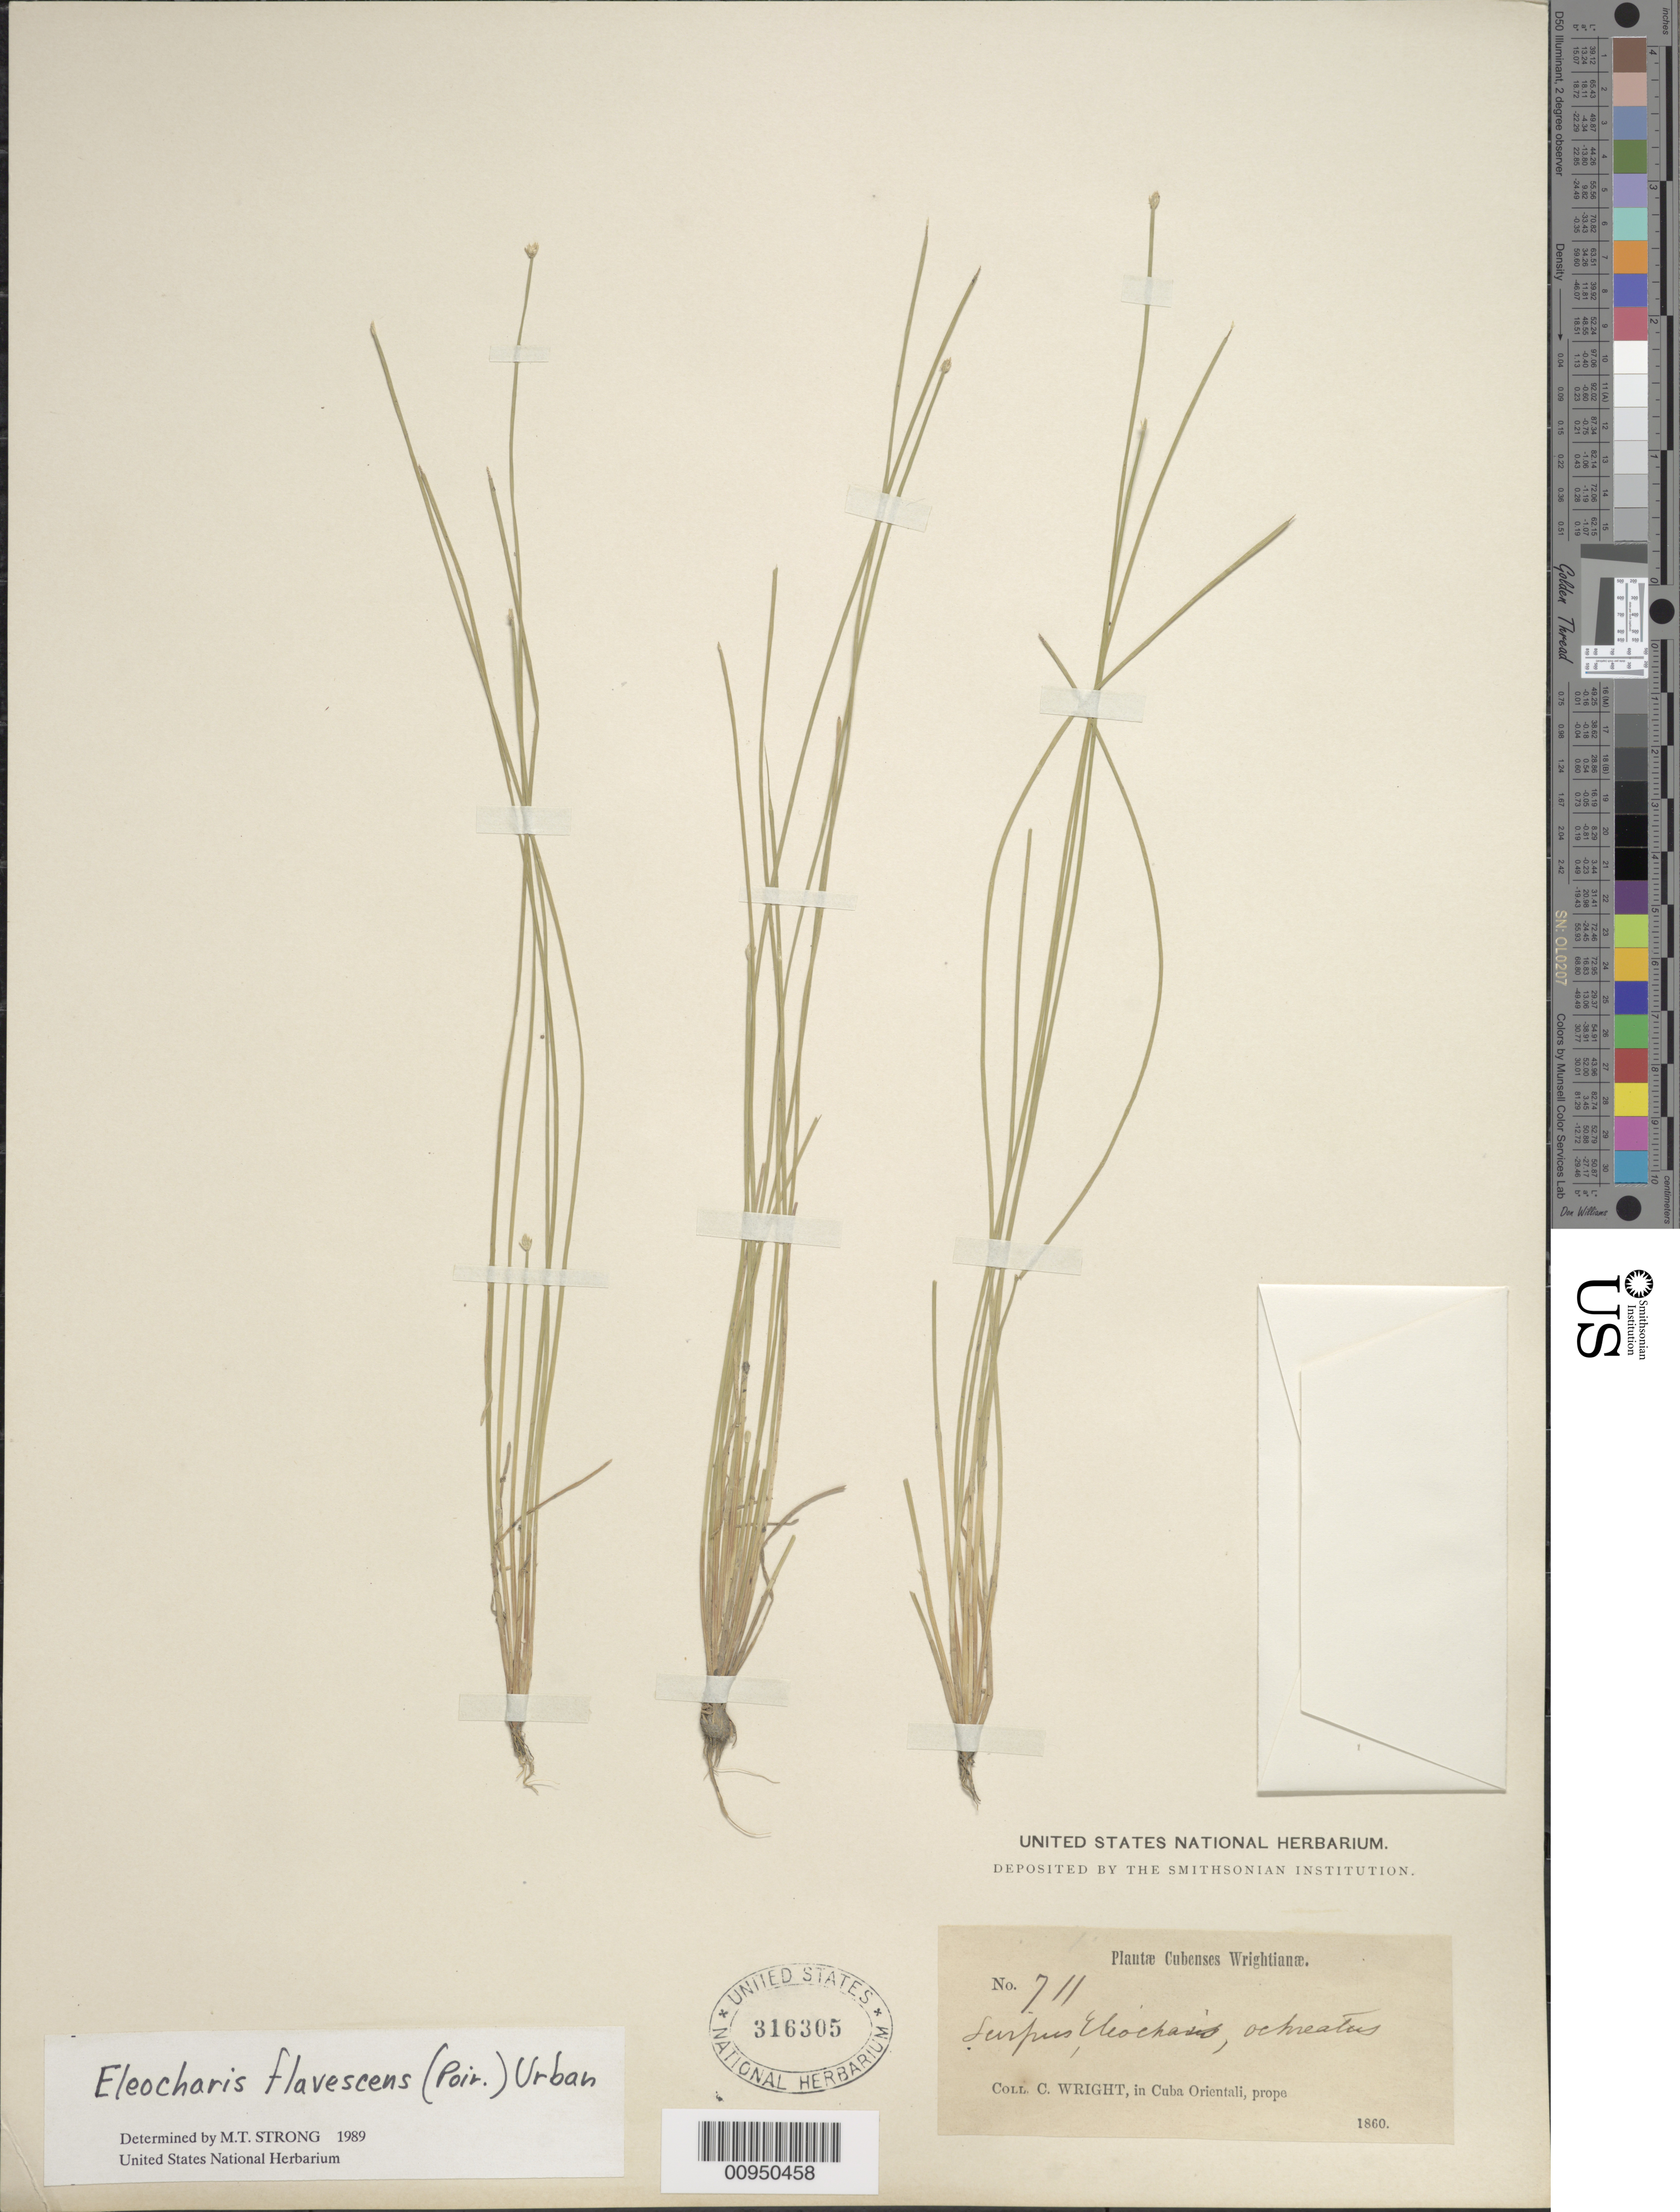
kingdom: Plantae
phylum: Tracheophyta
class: Liliopsida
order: Poales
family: Cyperaceae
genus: Eleocharis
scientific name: Eleocharis flavescens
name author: (Poir.) Urb.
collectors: C. Wright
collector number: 711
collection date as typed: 1860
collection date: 1860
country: Cuba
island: Cuba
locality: Oriente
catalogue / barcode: US 316305